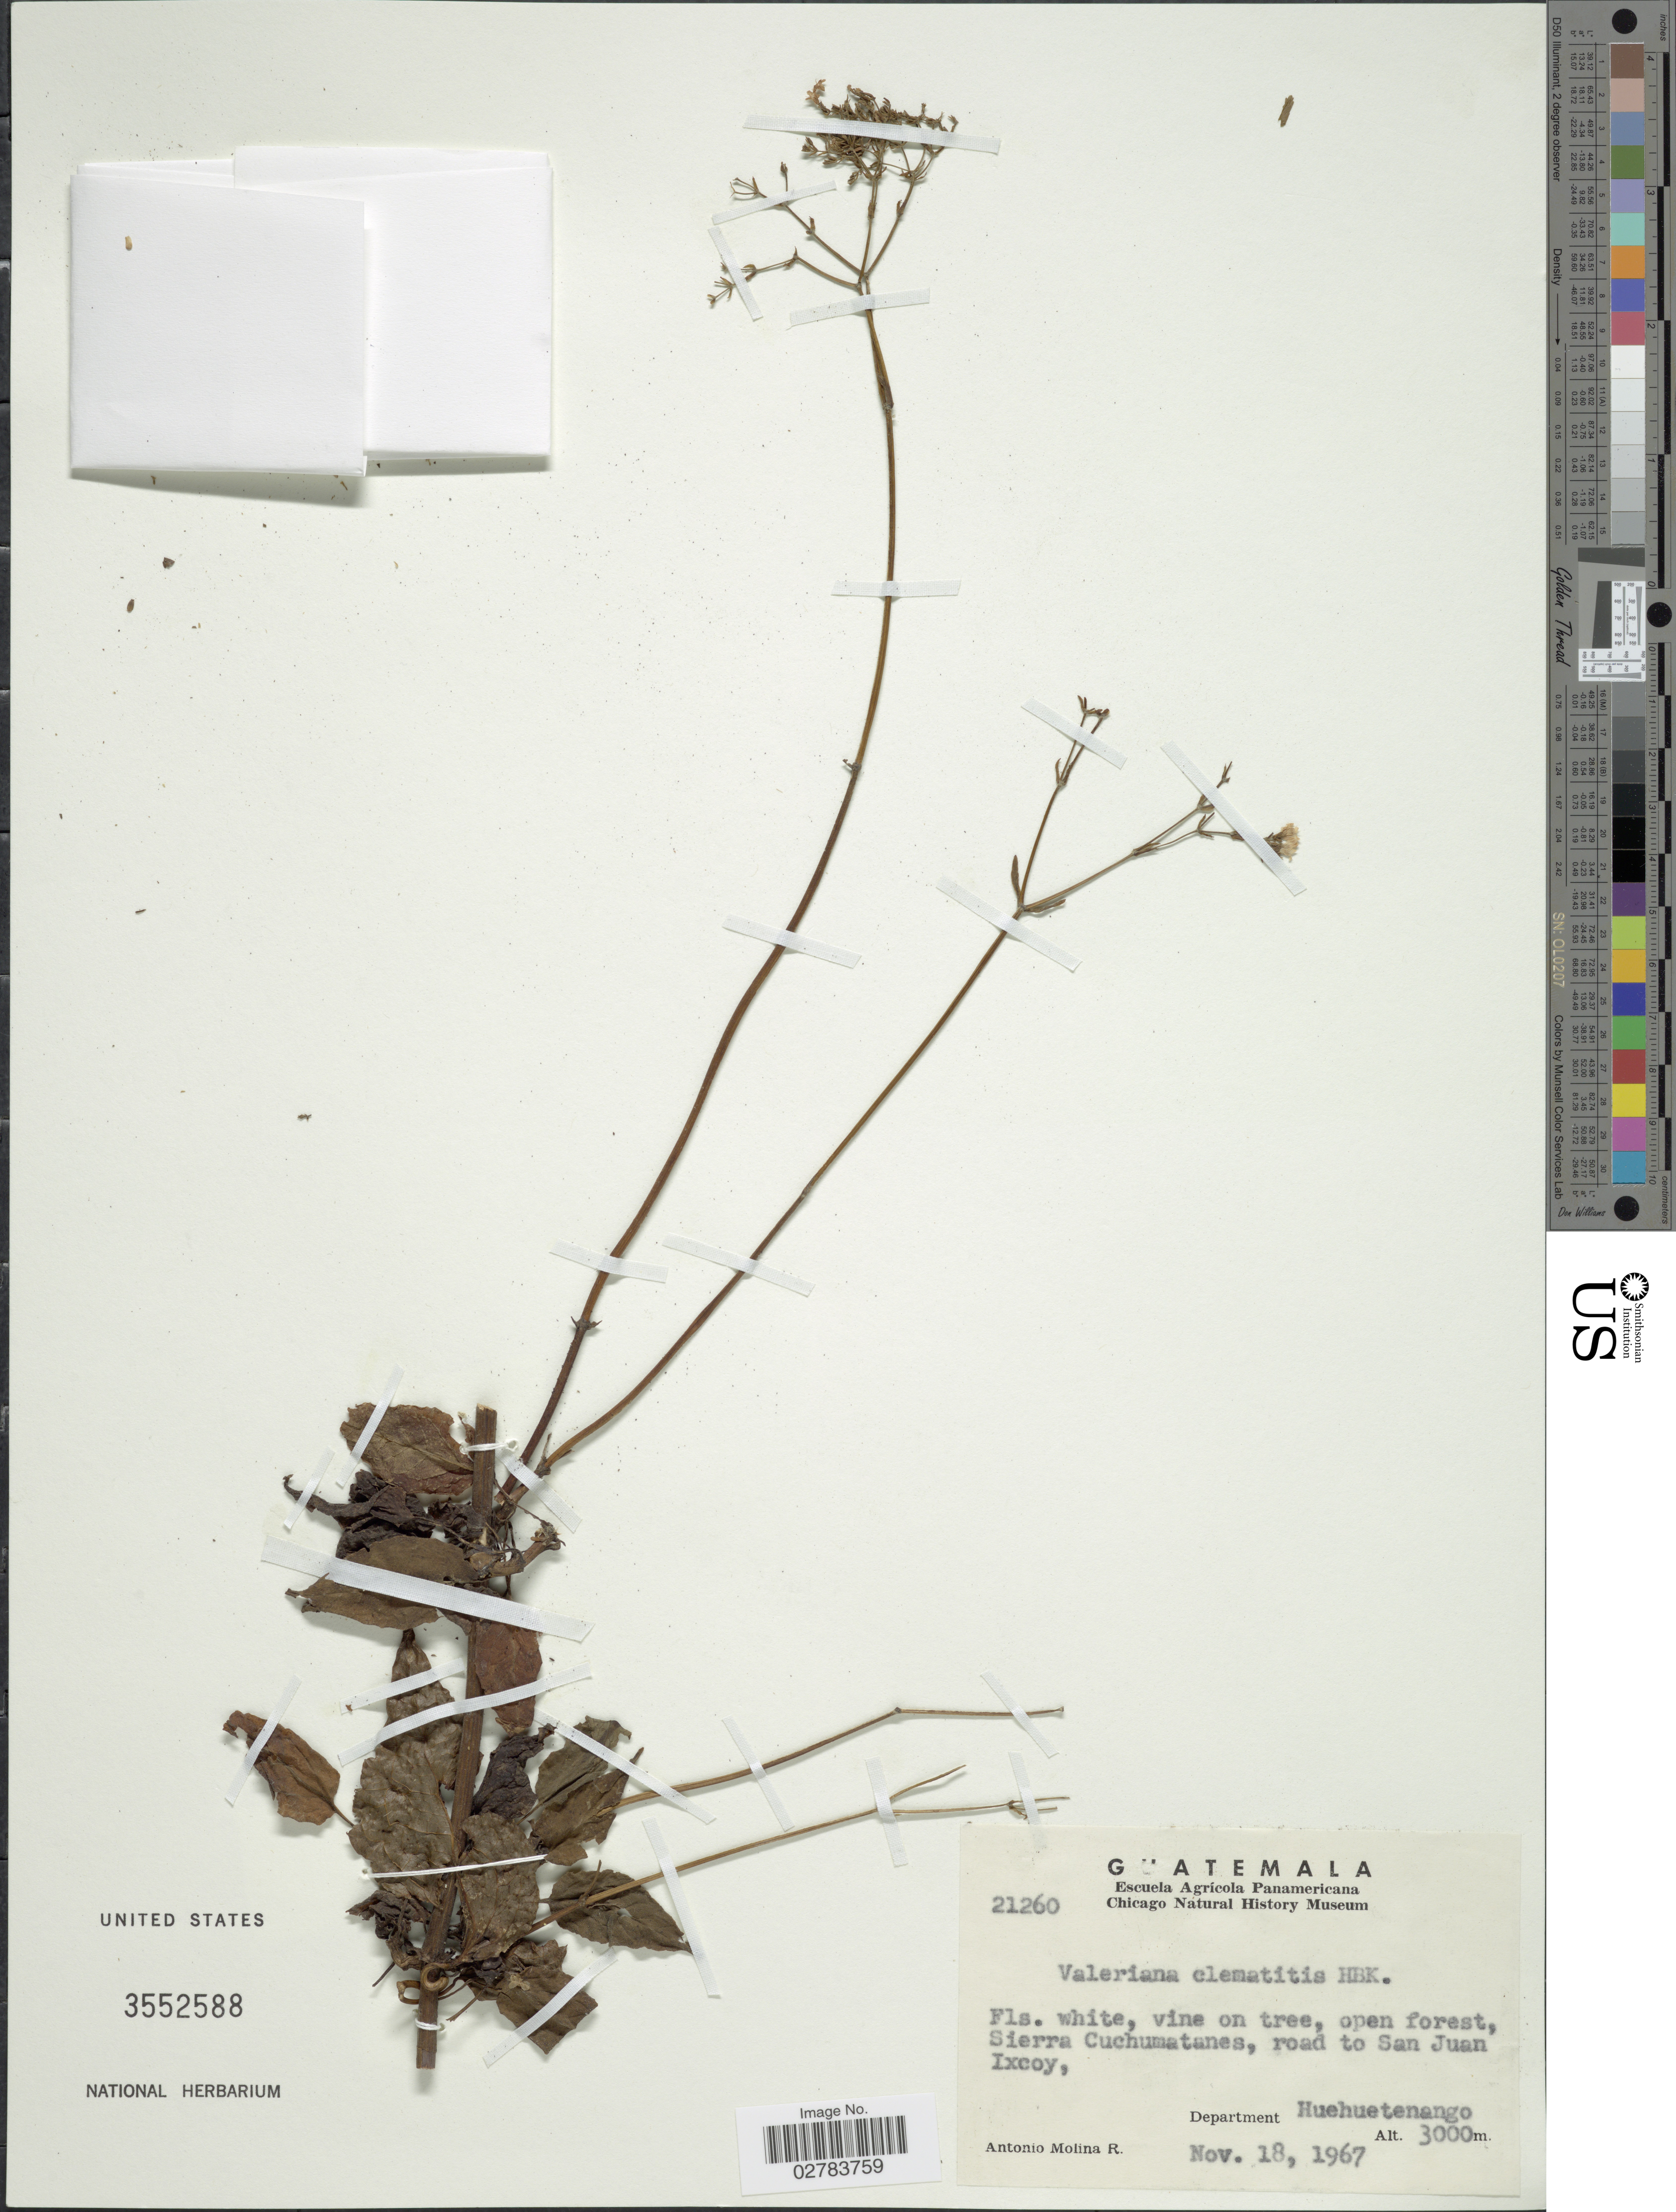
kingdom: Plantae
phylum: Tracheophyta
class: Magnoliopsida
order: Dipsacales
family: Caprifoliaceae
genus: Valeriana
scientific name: Valeriana clematitis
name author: Kunth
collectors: A. Molina R.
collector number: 21260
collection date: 1967-11-18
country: Guatemala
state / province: Huehuetenango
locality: Sierra Cuchumatanes, road to San Juan Ixcoy, Department Huehuetenango.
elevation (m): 3000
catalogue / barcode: US 3552588